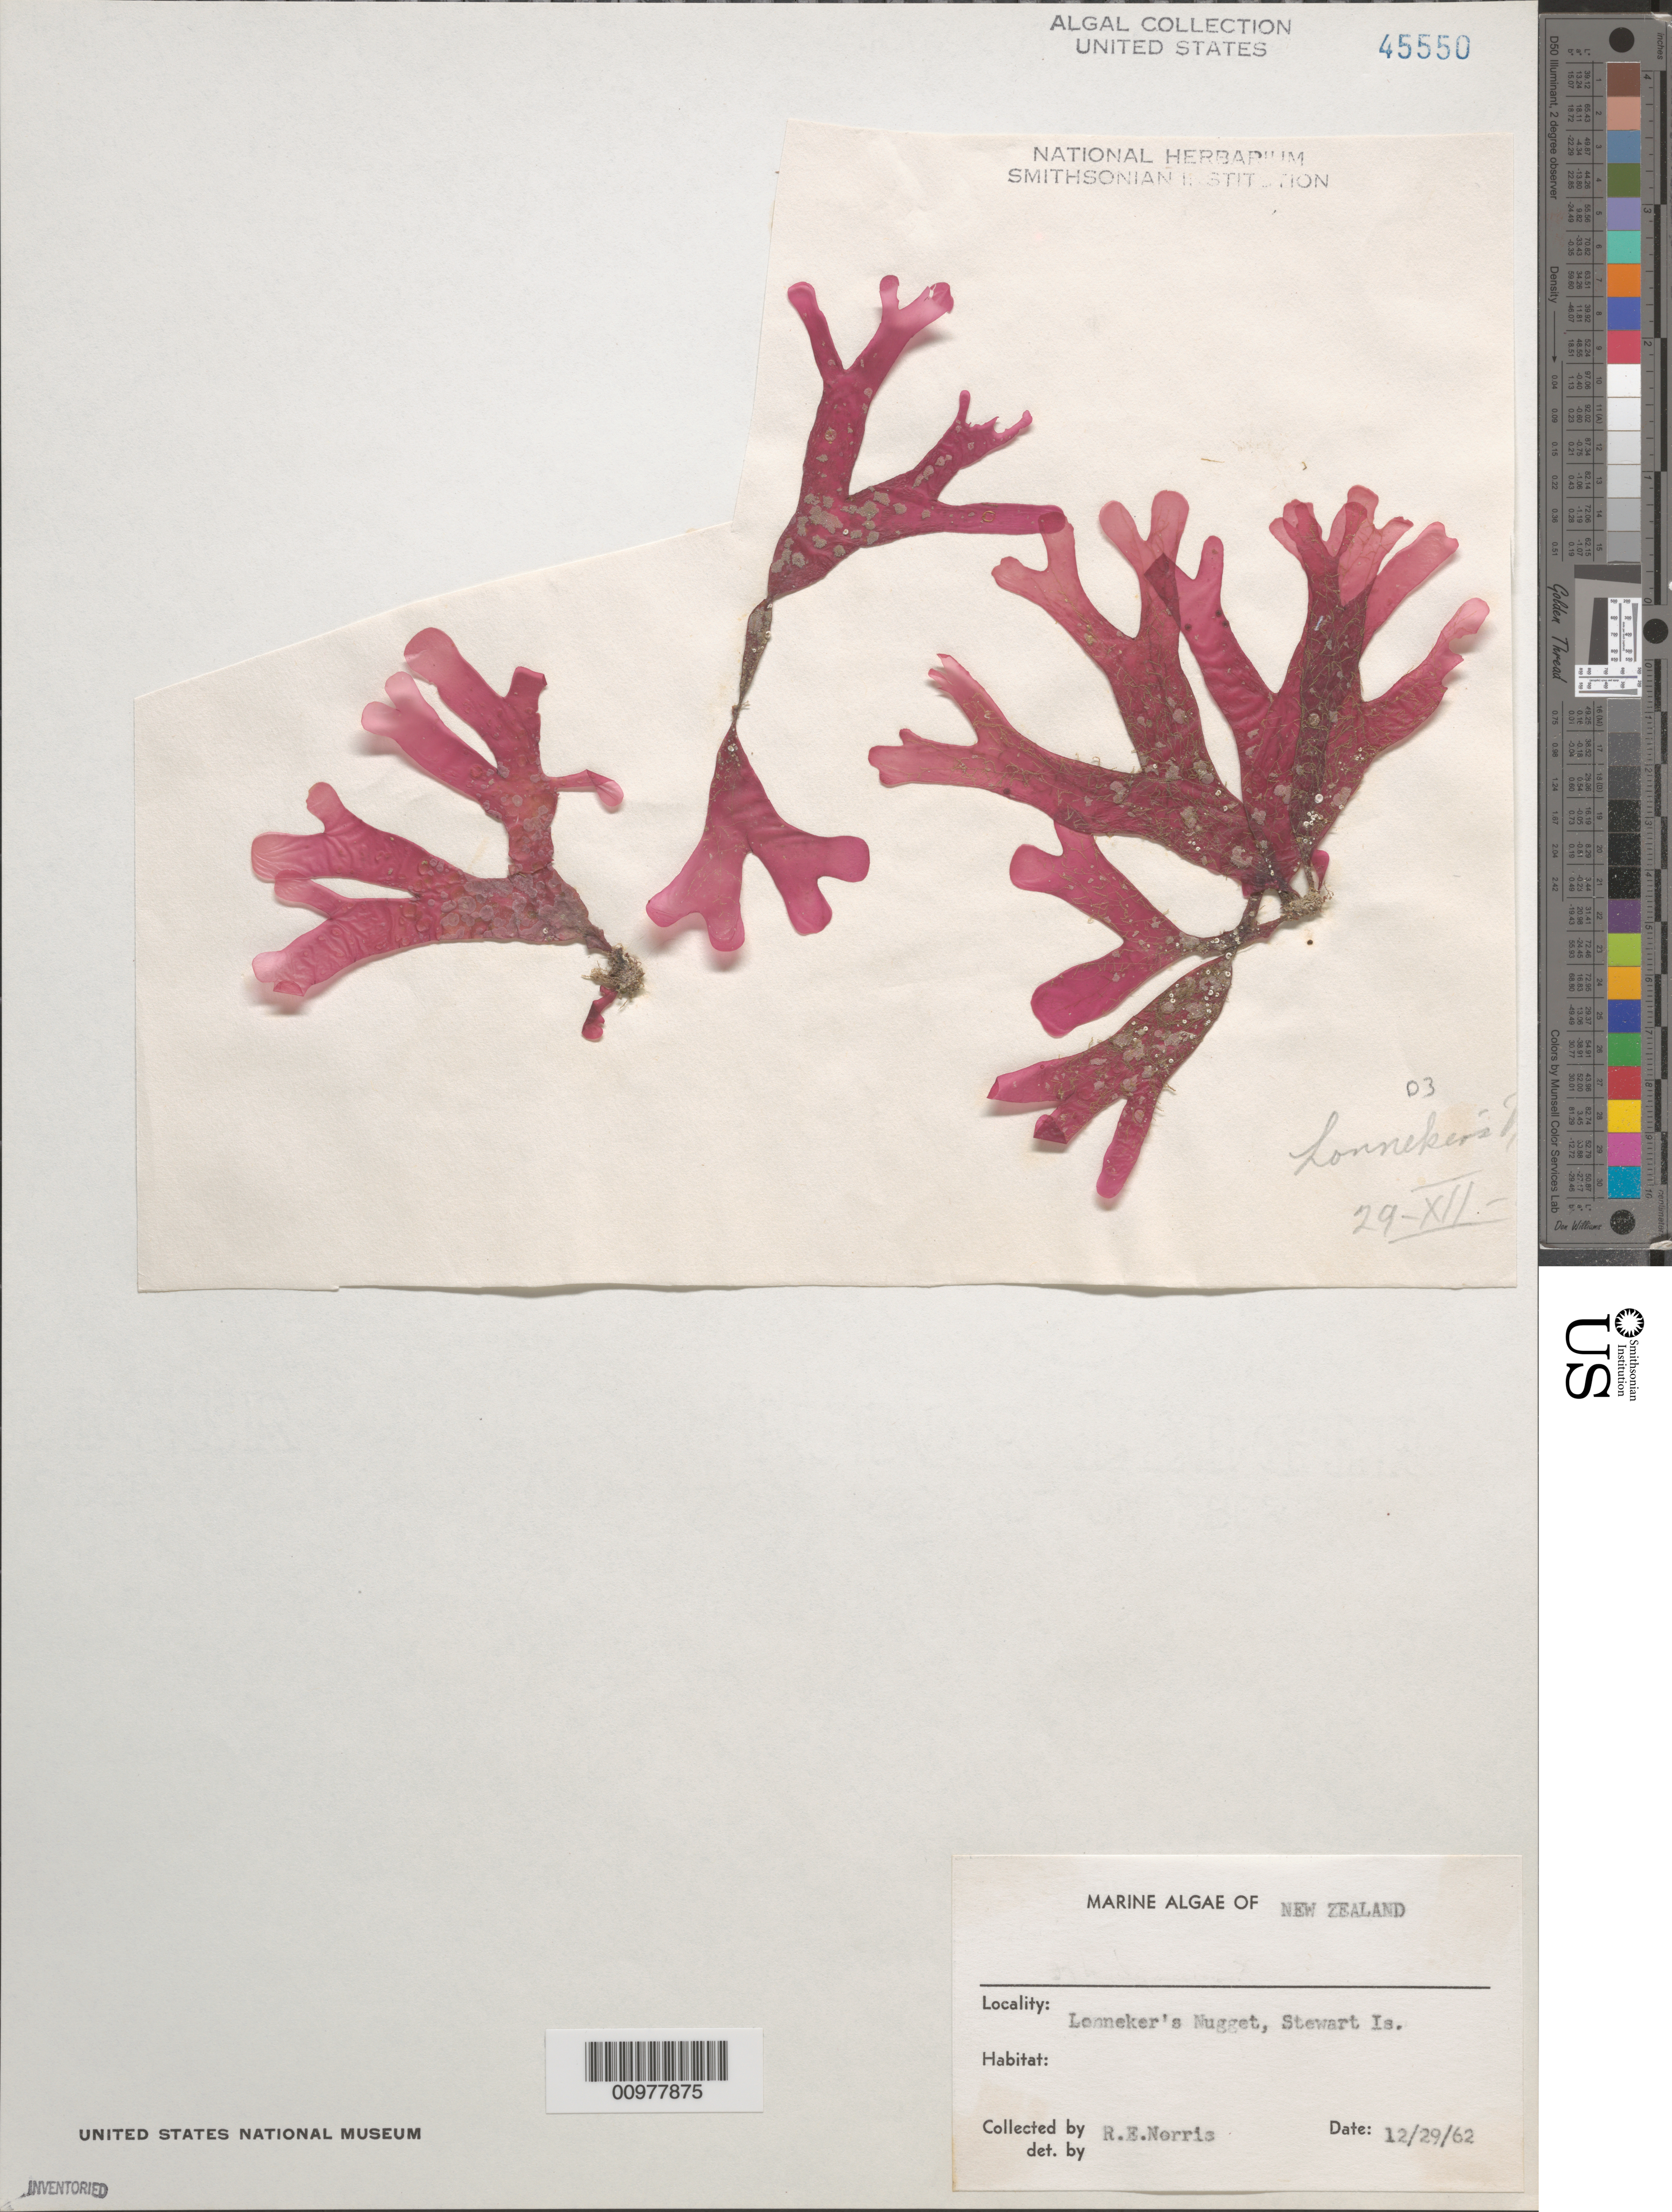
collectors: R. E. Norris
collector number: D-3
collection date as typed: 29 Dec 1962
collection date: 1962-12-29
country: New Zealand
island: Stewart Island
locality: Lonneker's Nugget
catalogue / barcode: US 45550